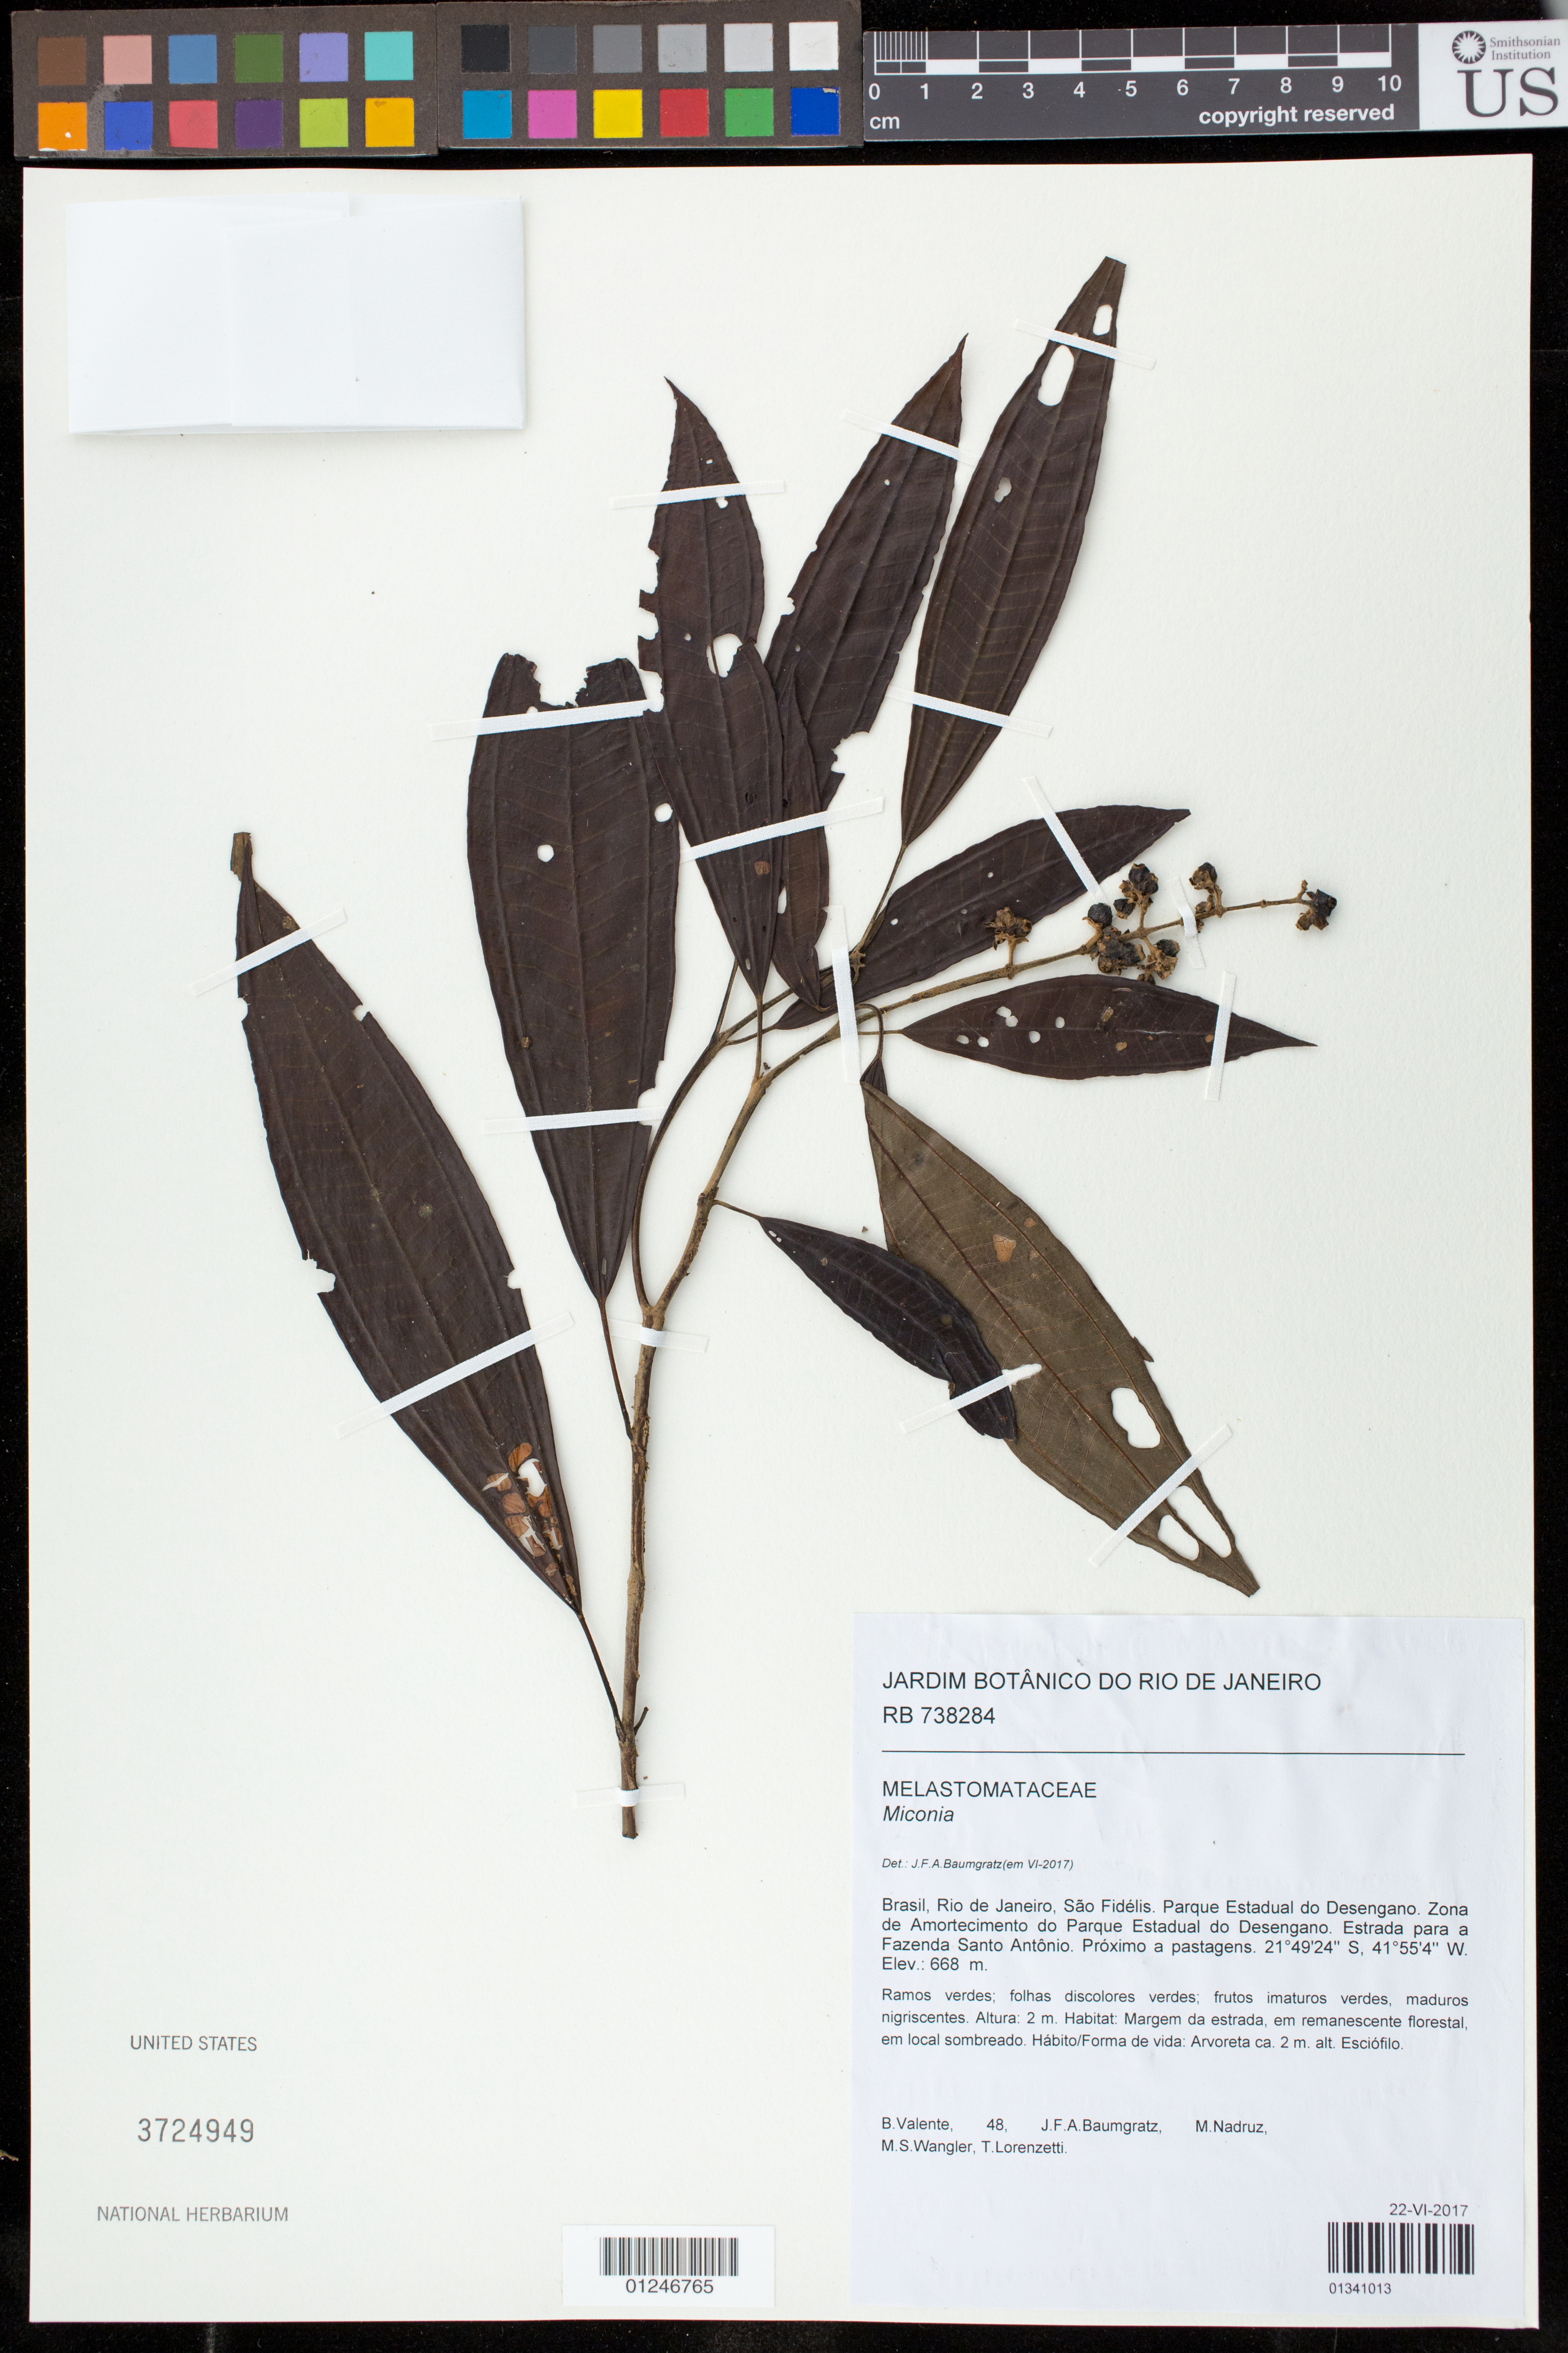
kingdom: Plantae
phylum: Tracheophyta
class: Magnoliopsida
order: Myrtales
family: Melastomataceae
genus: Miconia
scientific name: Miconia sp.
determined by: Baumgratz, J. F. A.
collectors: B. Valente, J. F. A. Baumgratz, M. Nadruz, M. Wangler & T. Lorenzetti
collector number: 48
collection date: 2017-06-22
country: Brazil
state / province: Rio de Janeiro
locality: Sao Fidelis, Estadual do Desengano. Zona de Amortecimento do Parque Estadual do Desengano. Estrada para a Fazenda Santo Antonio Proximo a pastagens.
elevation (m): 668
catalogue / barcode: US 3724949